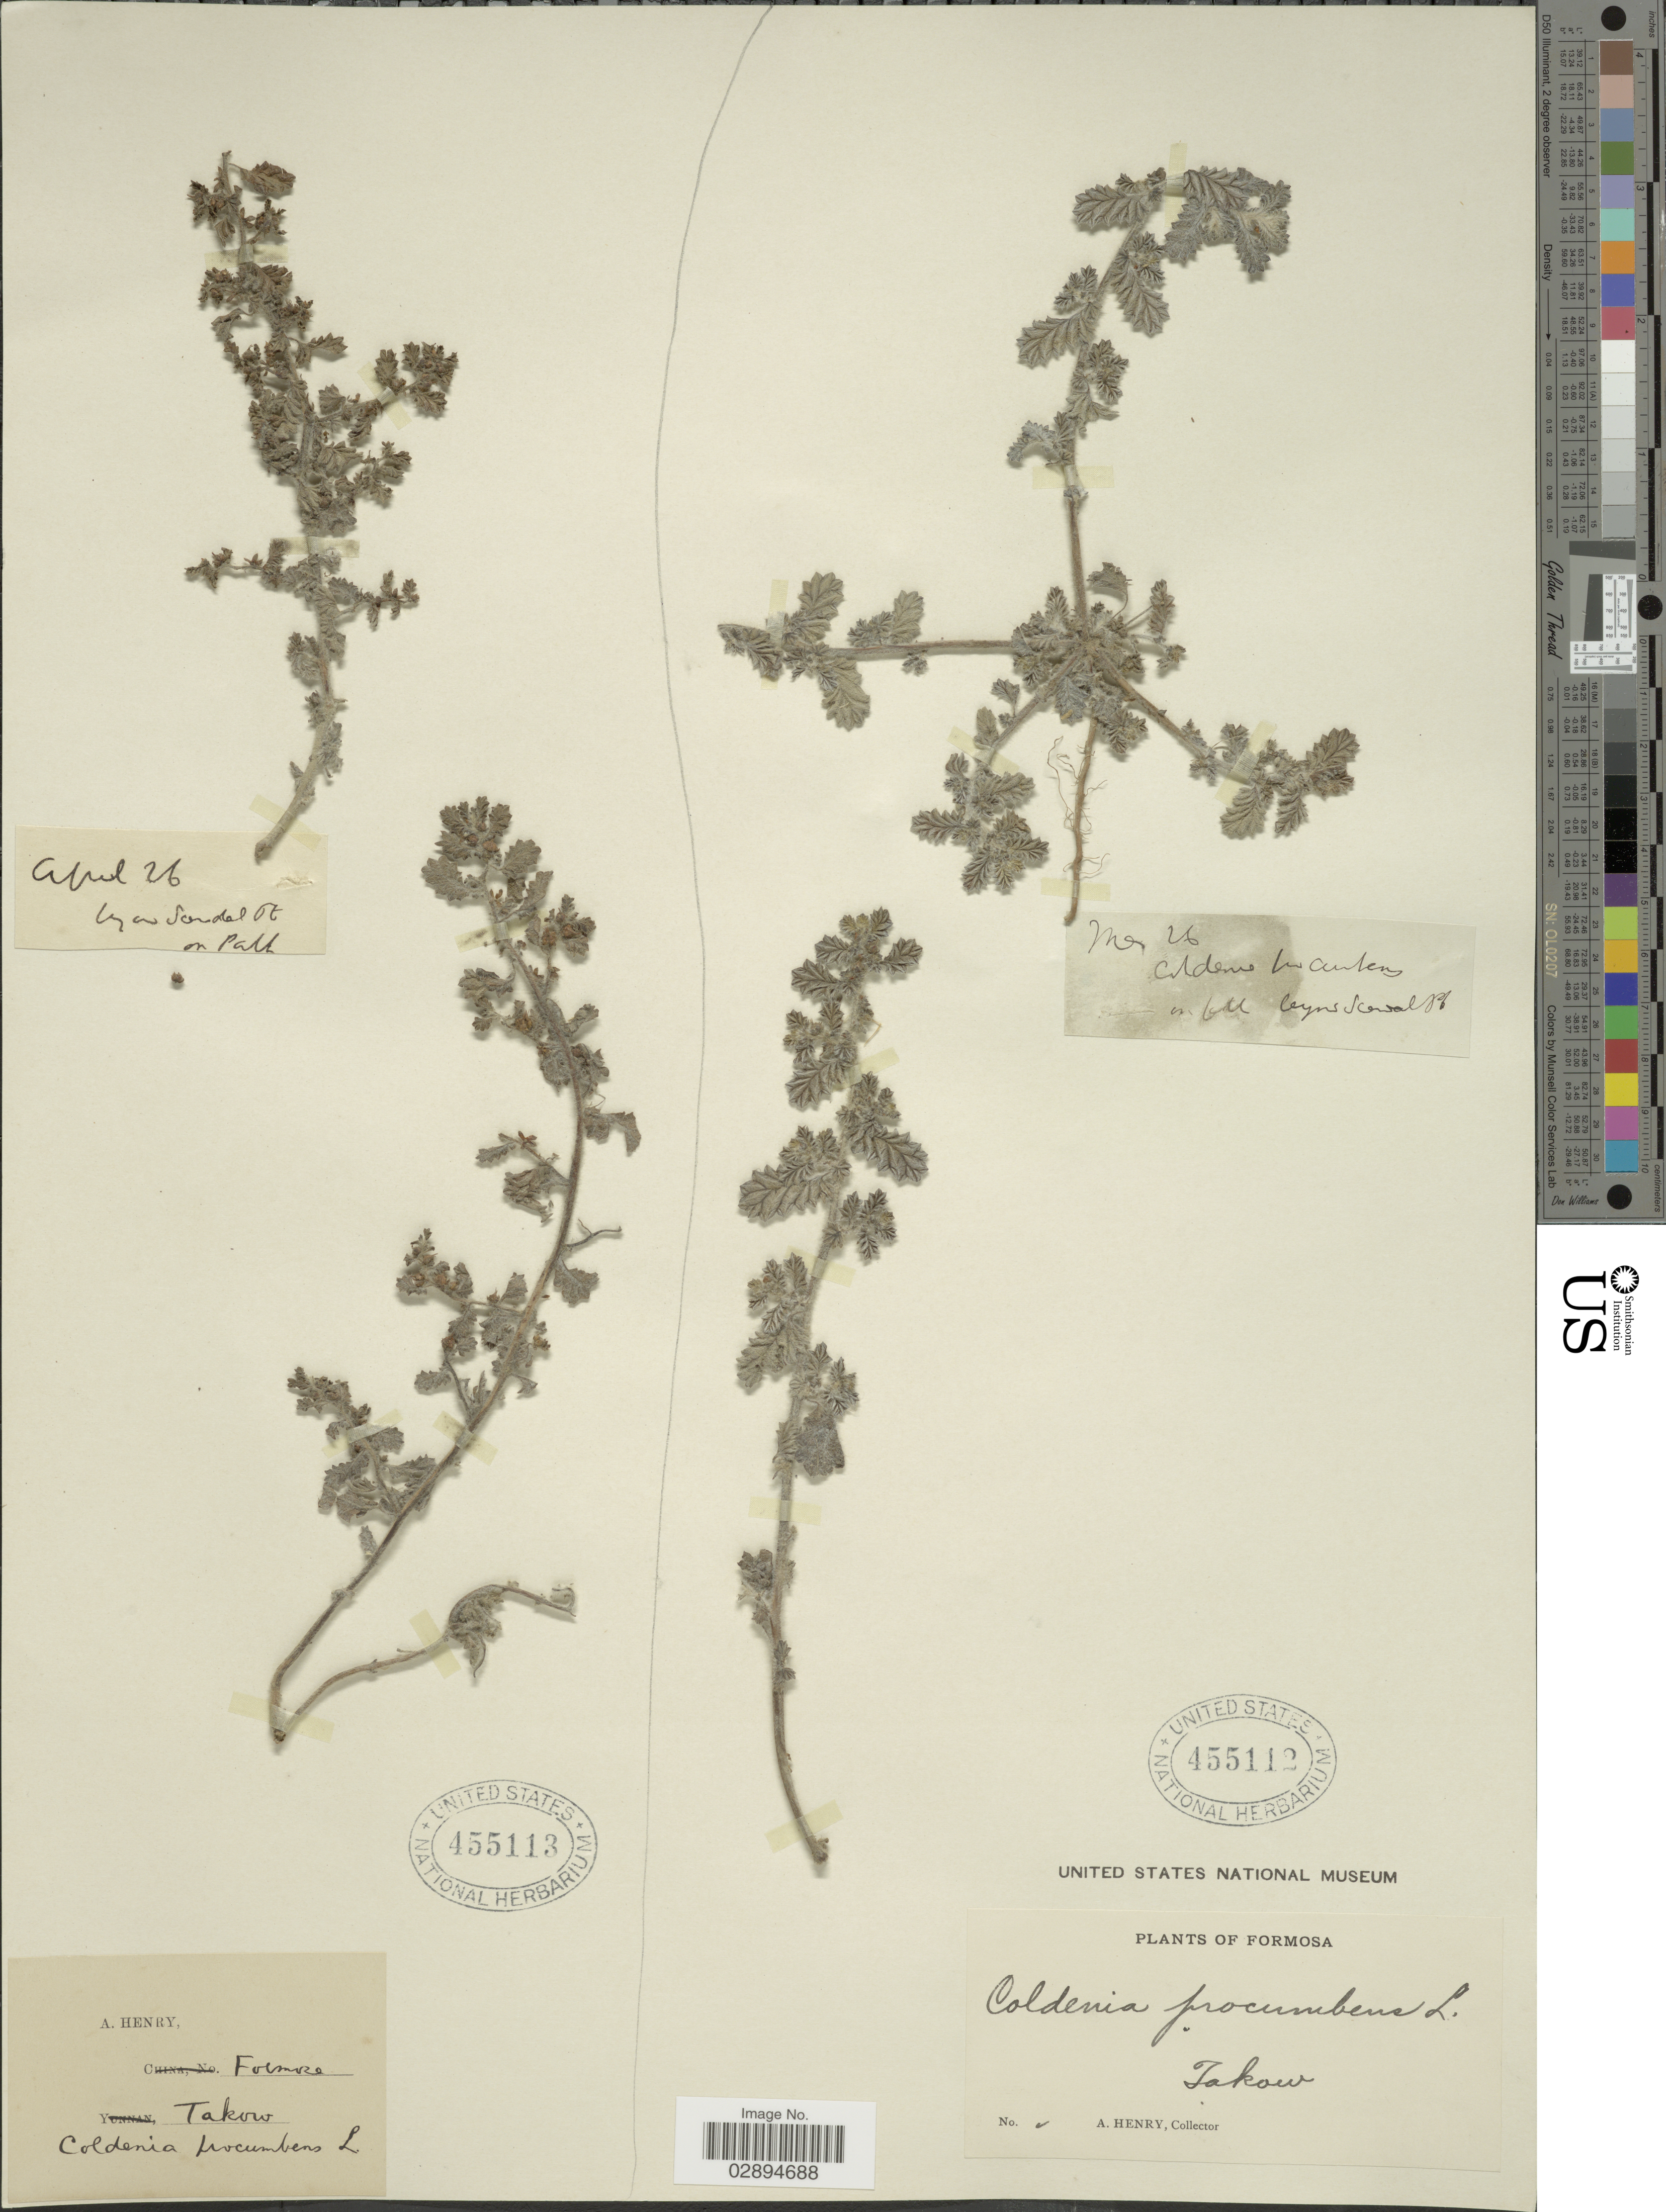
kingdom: Plantae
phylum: Tracheophyta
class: Magnoliopsida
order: Boraginales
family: Coldeniaceae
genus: Coldenia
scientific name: Coldenia procumbens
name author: L.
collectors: A. Henry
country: Taiwan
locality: Formosa. Takow.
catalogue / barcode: US 455113